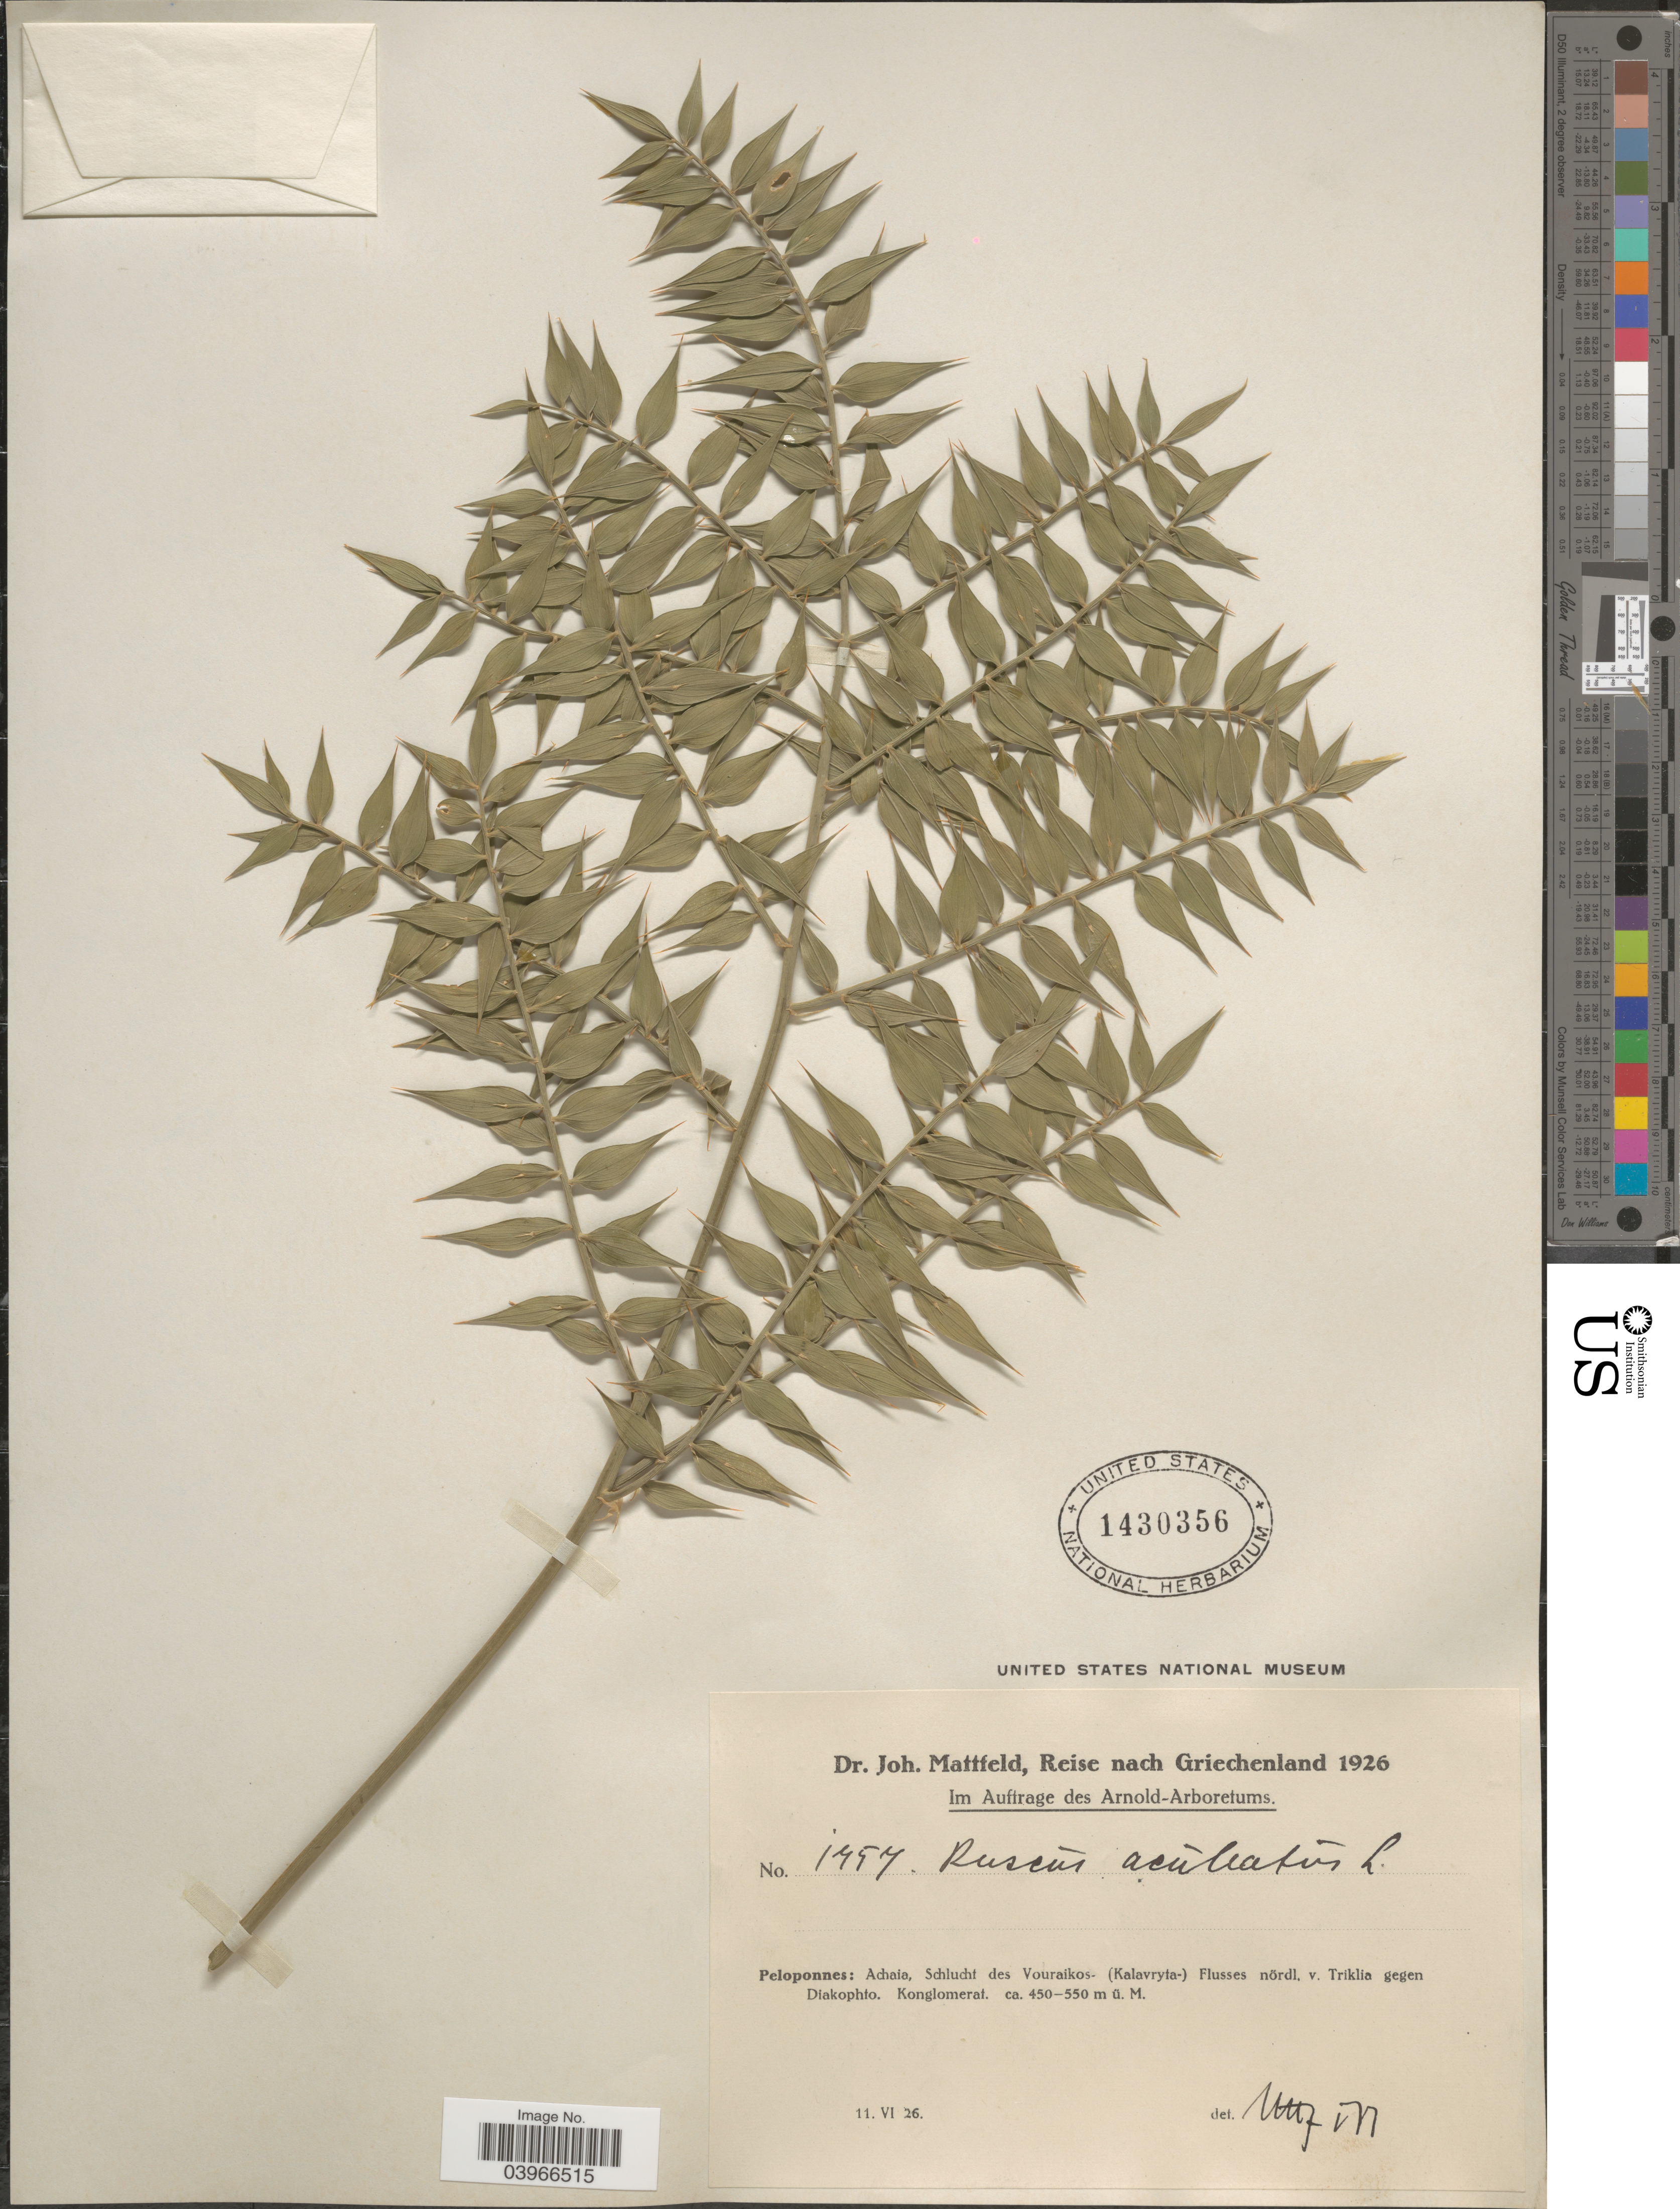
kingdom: Plantae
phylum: Tracheophyta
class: Liliopsida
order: Asparagales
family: Asparagaceae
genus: Ruscus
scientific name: Ruscus aculeatus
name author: L.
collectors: J. Mattfeld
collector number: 1757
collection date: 1926-06-11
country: Greece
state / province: Peloponnese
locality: Griechenland. Peloponnes: Achaia, Schlucht des Vouraikos- (Kalavryta-) Flusses nördl. v. Triklia gegen Diakophto. Konglomerat.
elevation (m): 450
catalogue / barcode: US 1430356